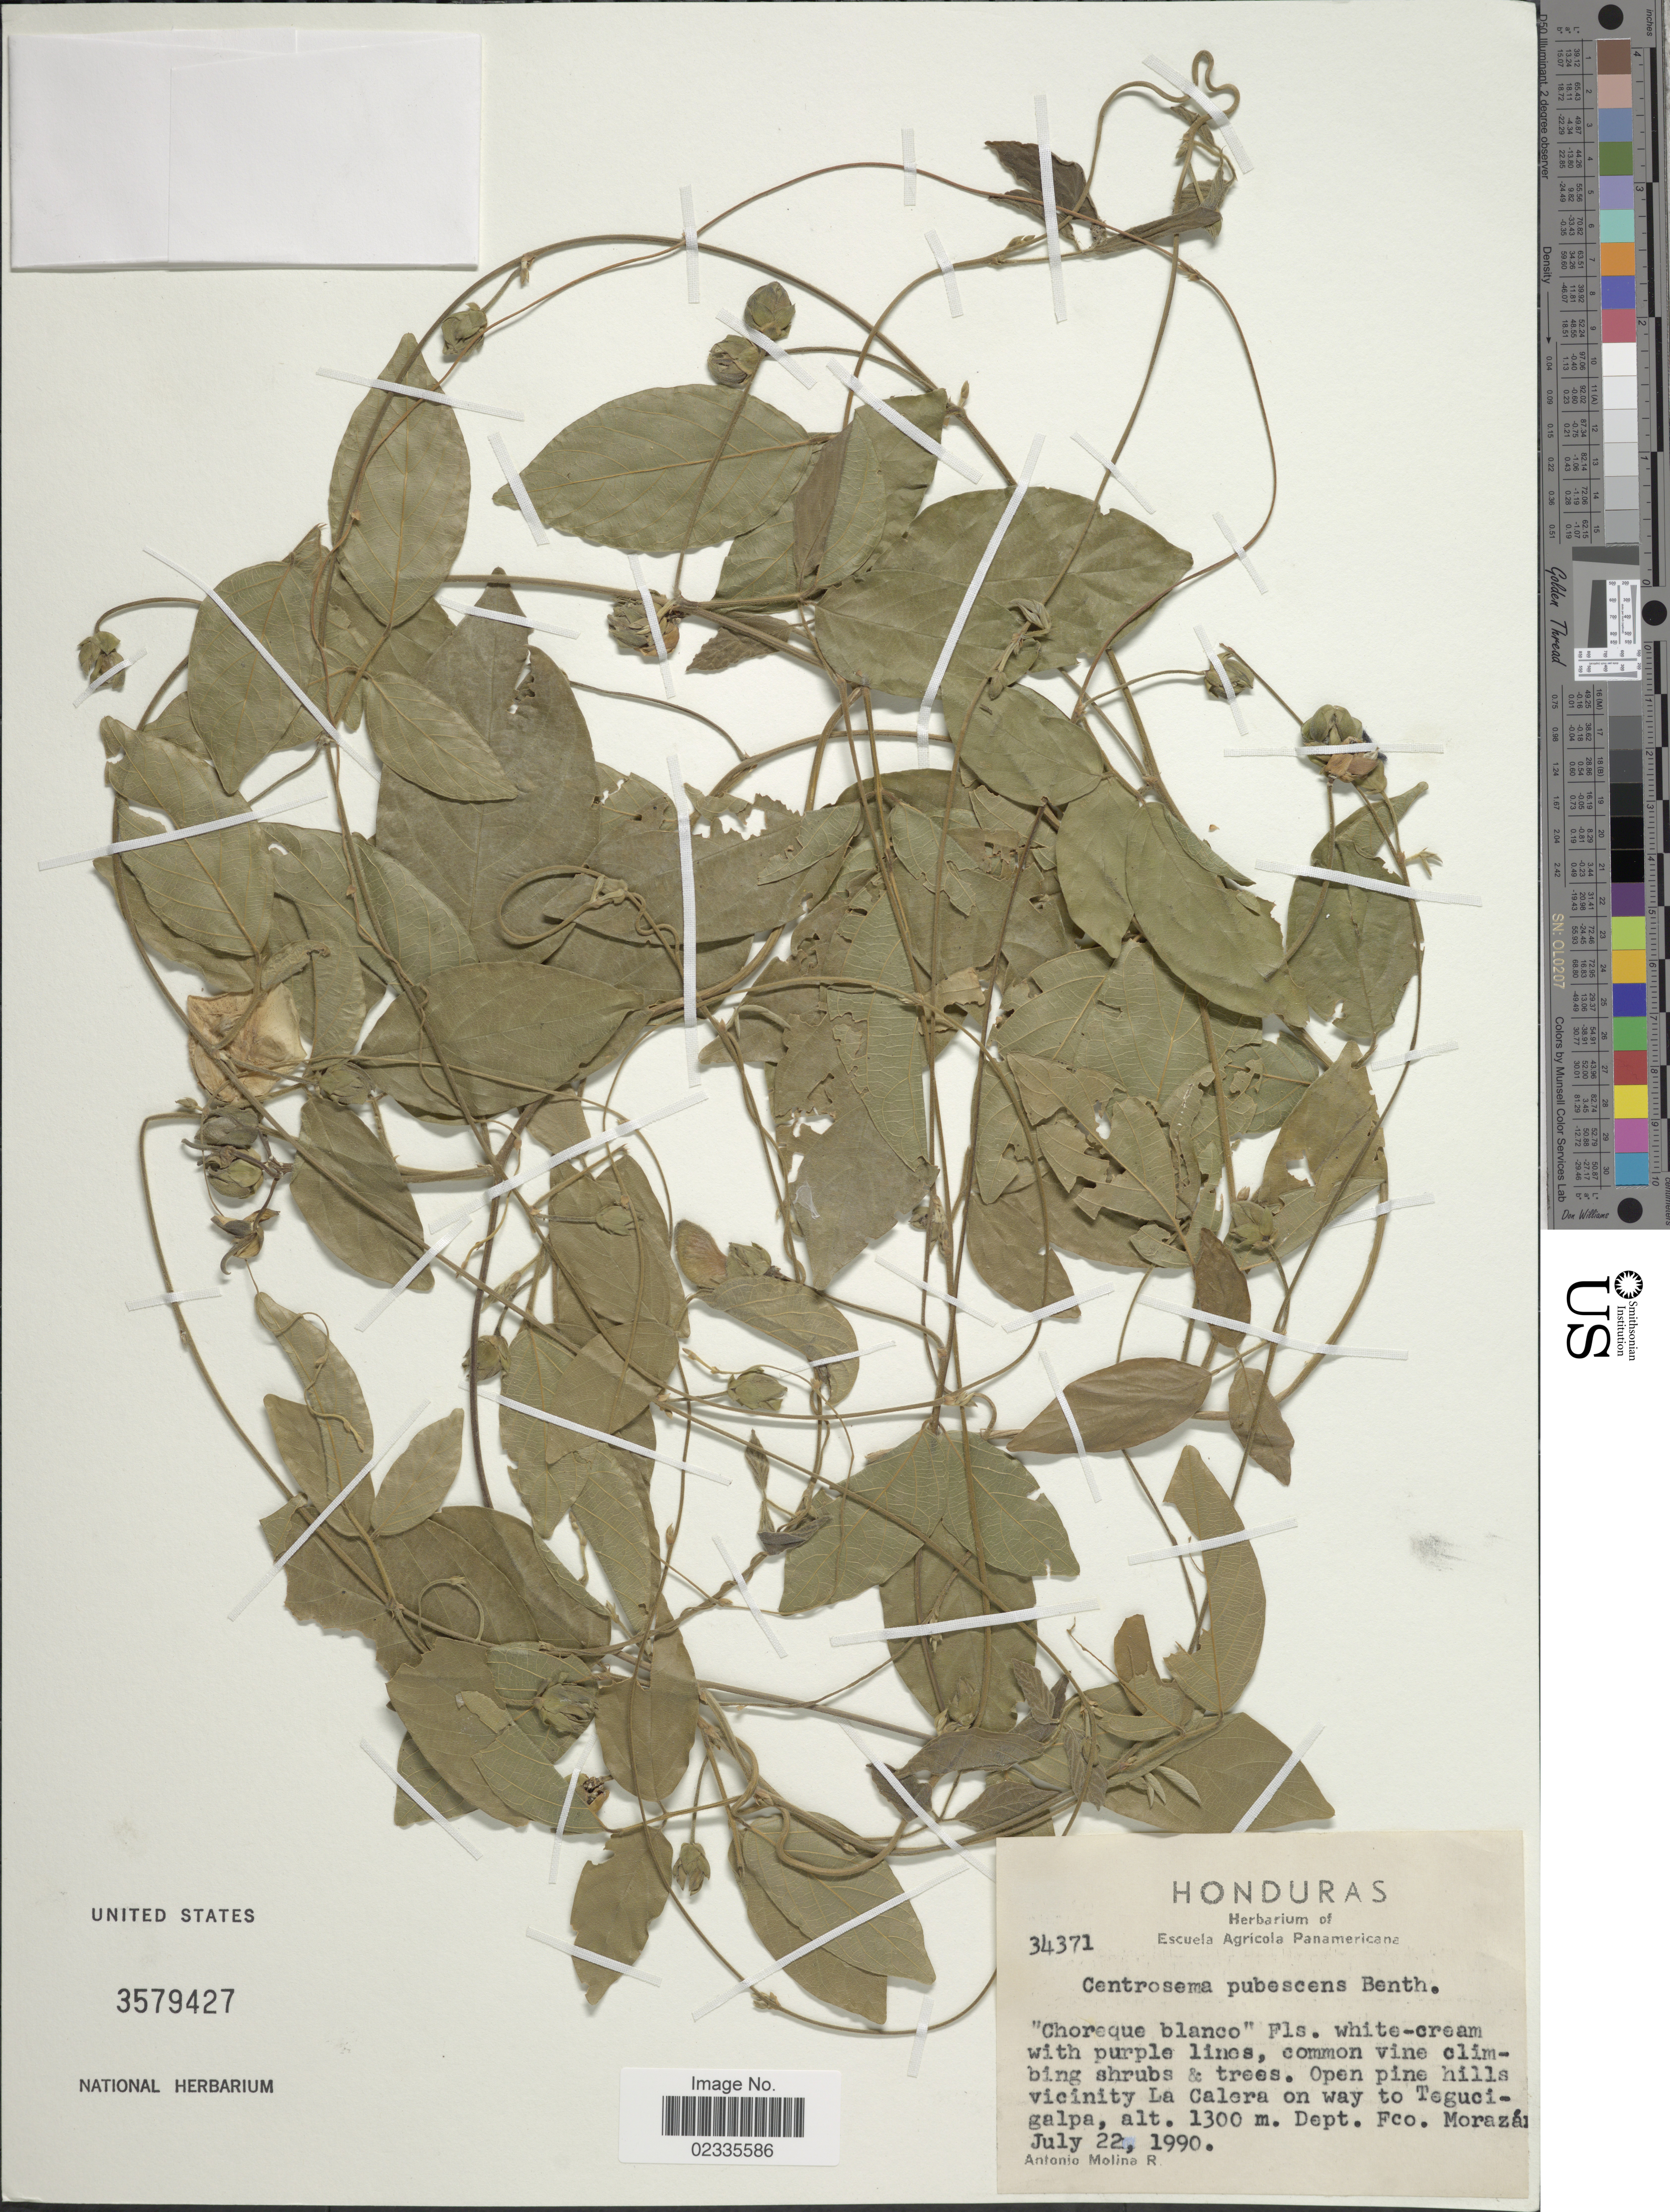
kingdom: Plantae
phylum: Tracheophyta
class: Magnoliopsida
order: Fabales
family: Fabaceae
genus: Centrosema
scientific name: Centrosema pubescens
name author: Benth.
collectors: A. Molina R.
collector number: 34371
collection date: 1990-07-22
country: Honduras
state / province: Fco. Morazán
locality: Open pine hills vicinity La Calera on way to Tegucigalpa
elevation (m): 1300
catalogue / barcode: US 3579427